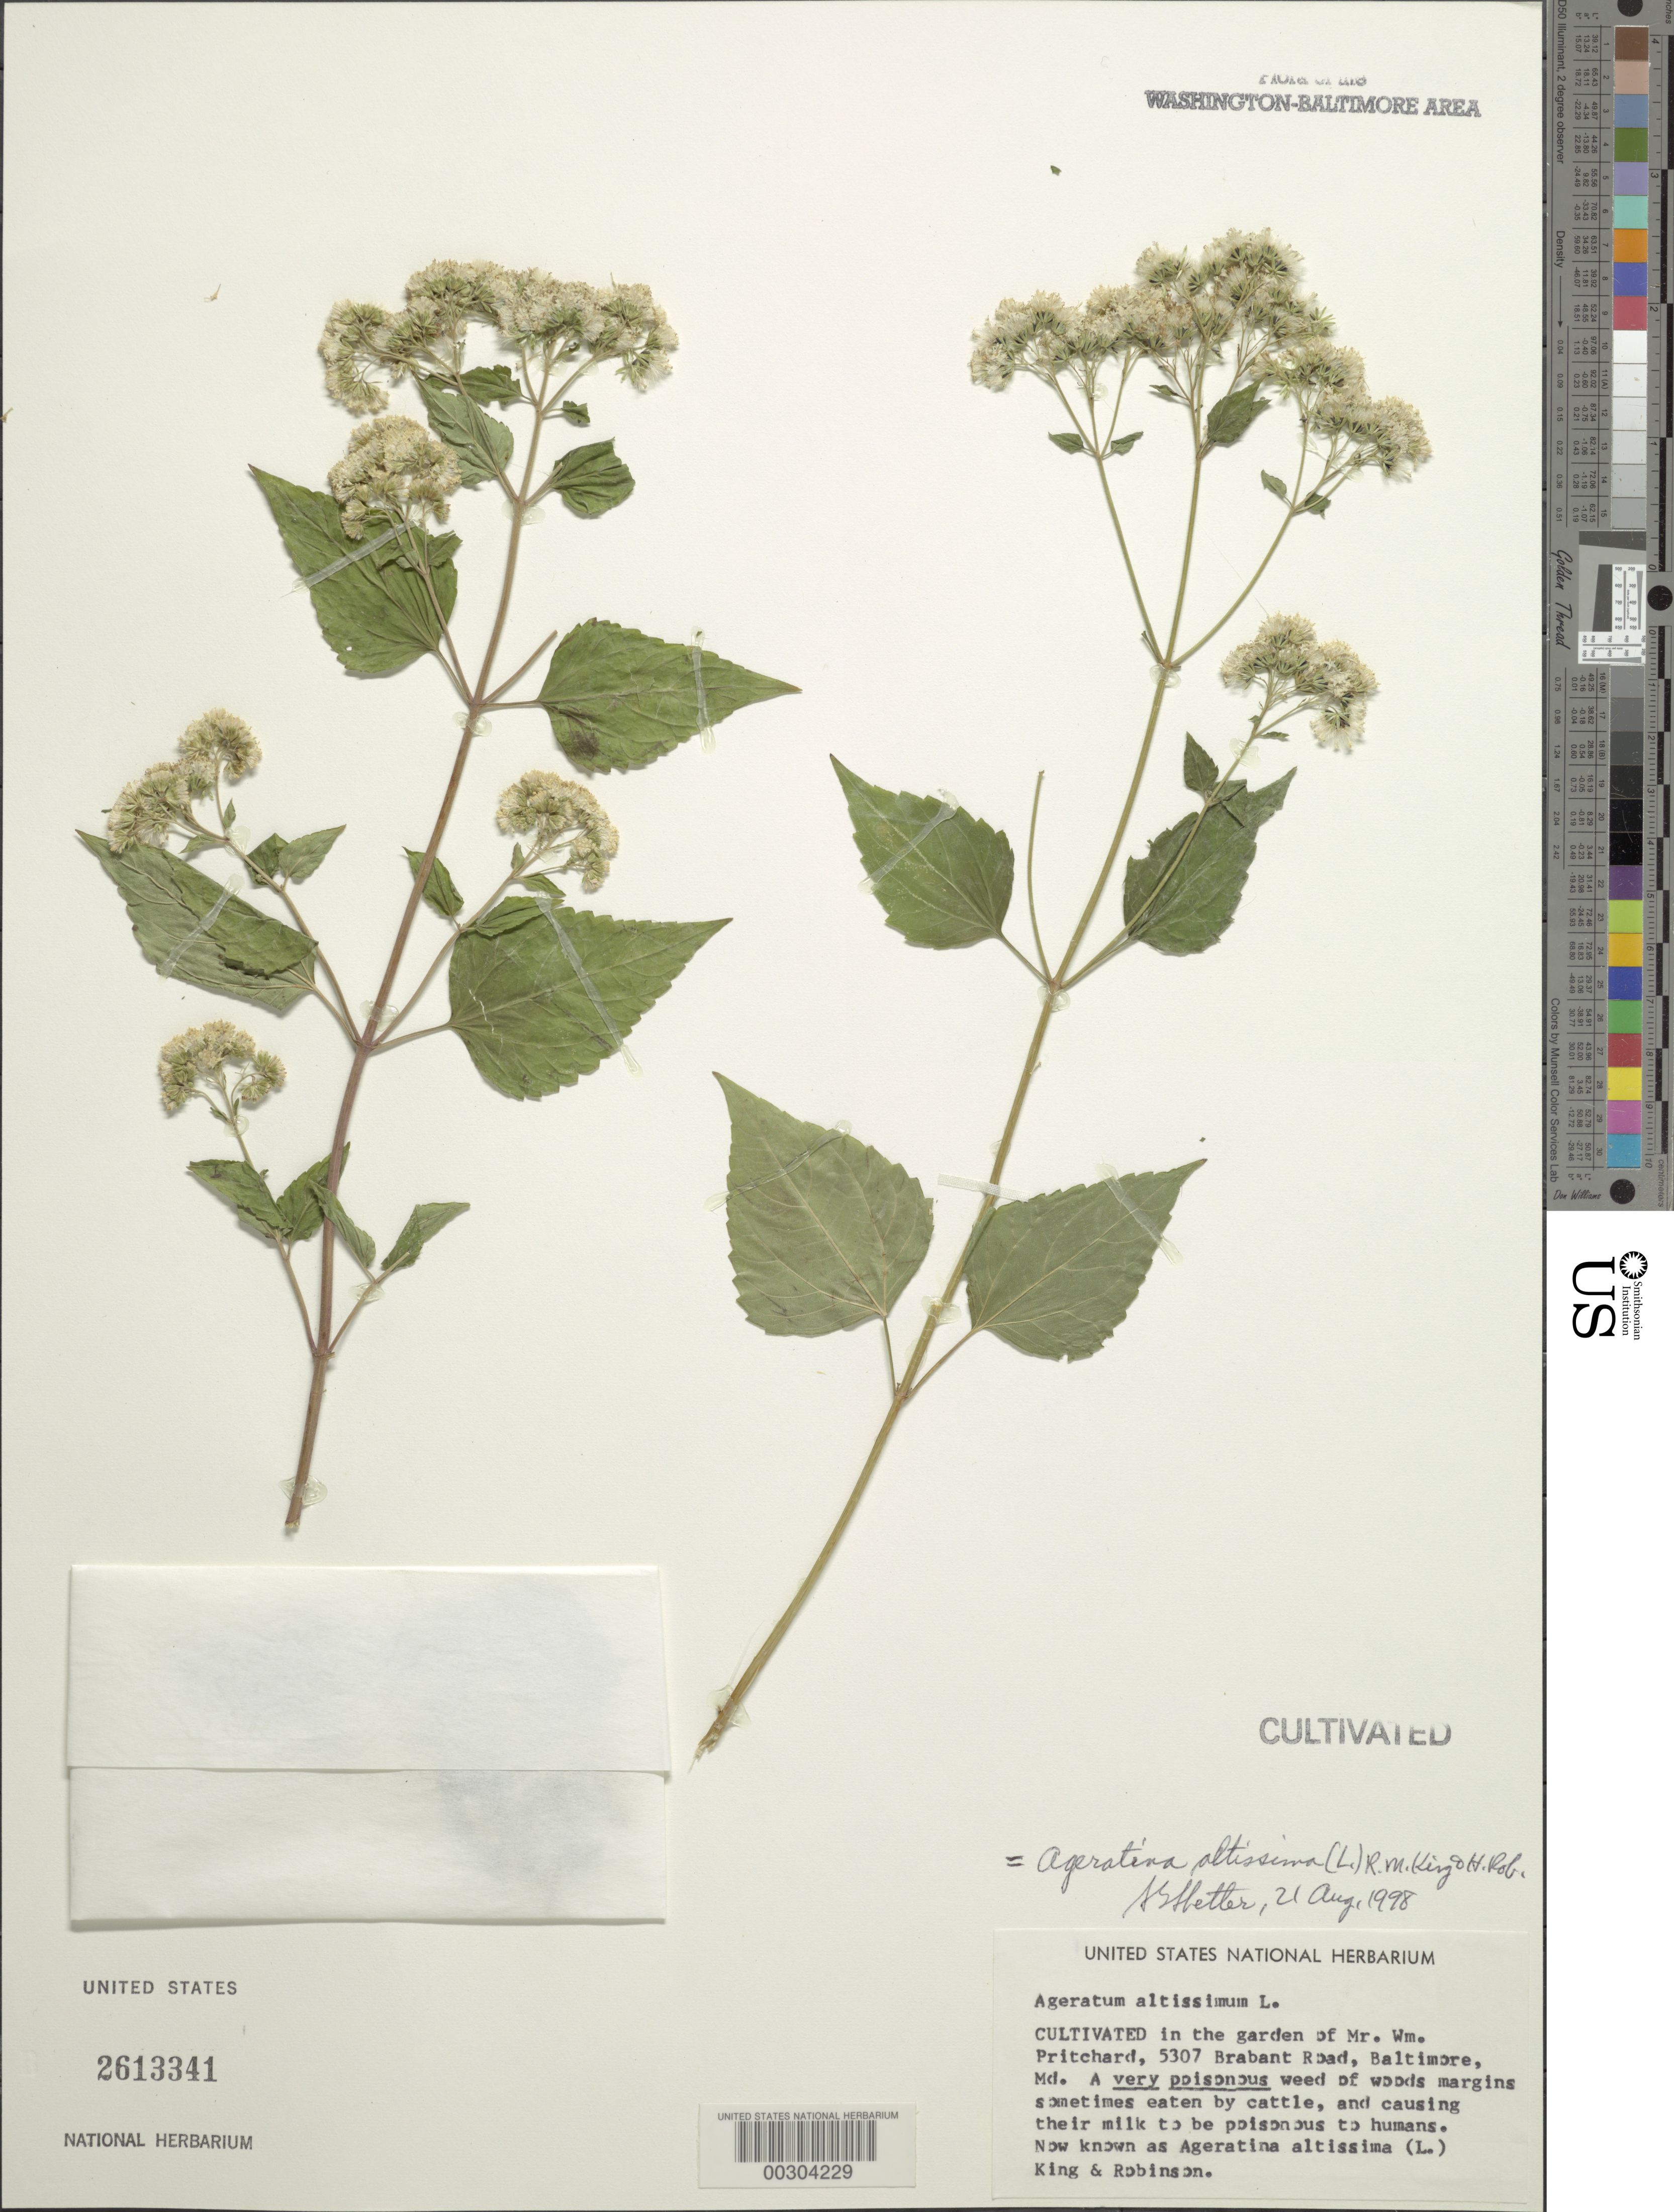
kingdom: Plantae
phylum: Tracheophyta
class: Magnoliopsida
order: Asterales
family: Asteraceae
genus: Ageratina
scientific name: Ageratina altissima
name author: (L.) R.M. King & H. Rob.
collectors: King, -- & H. Robinson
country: United States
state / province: Maryland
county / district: City of Baltimore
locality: Baltimore, 5307 Brabant Road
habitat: Garden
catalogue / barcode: US 2613341